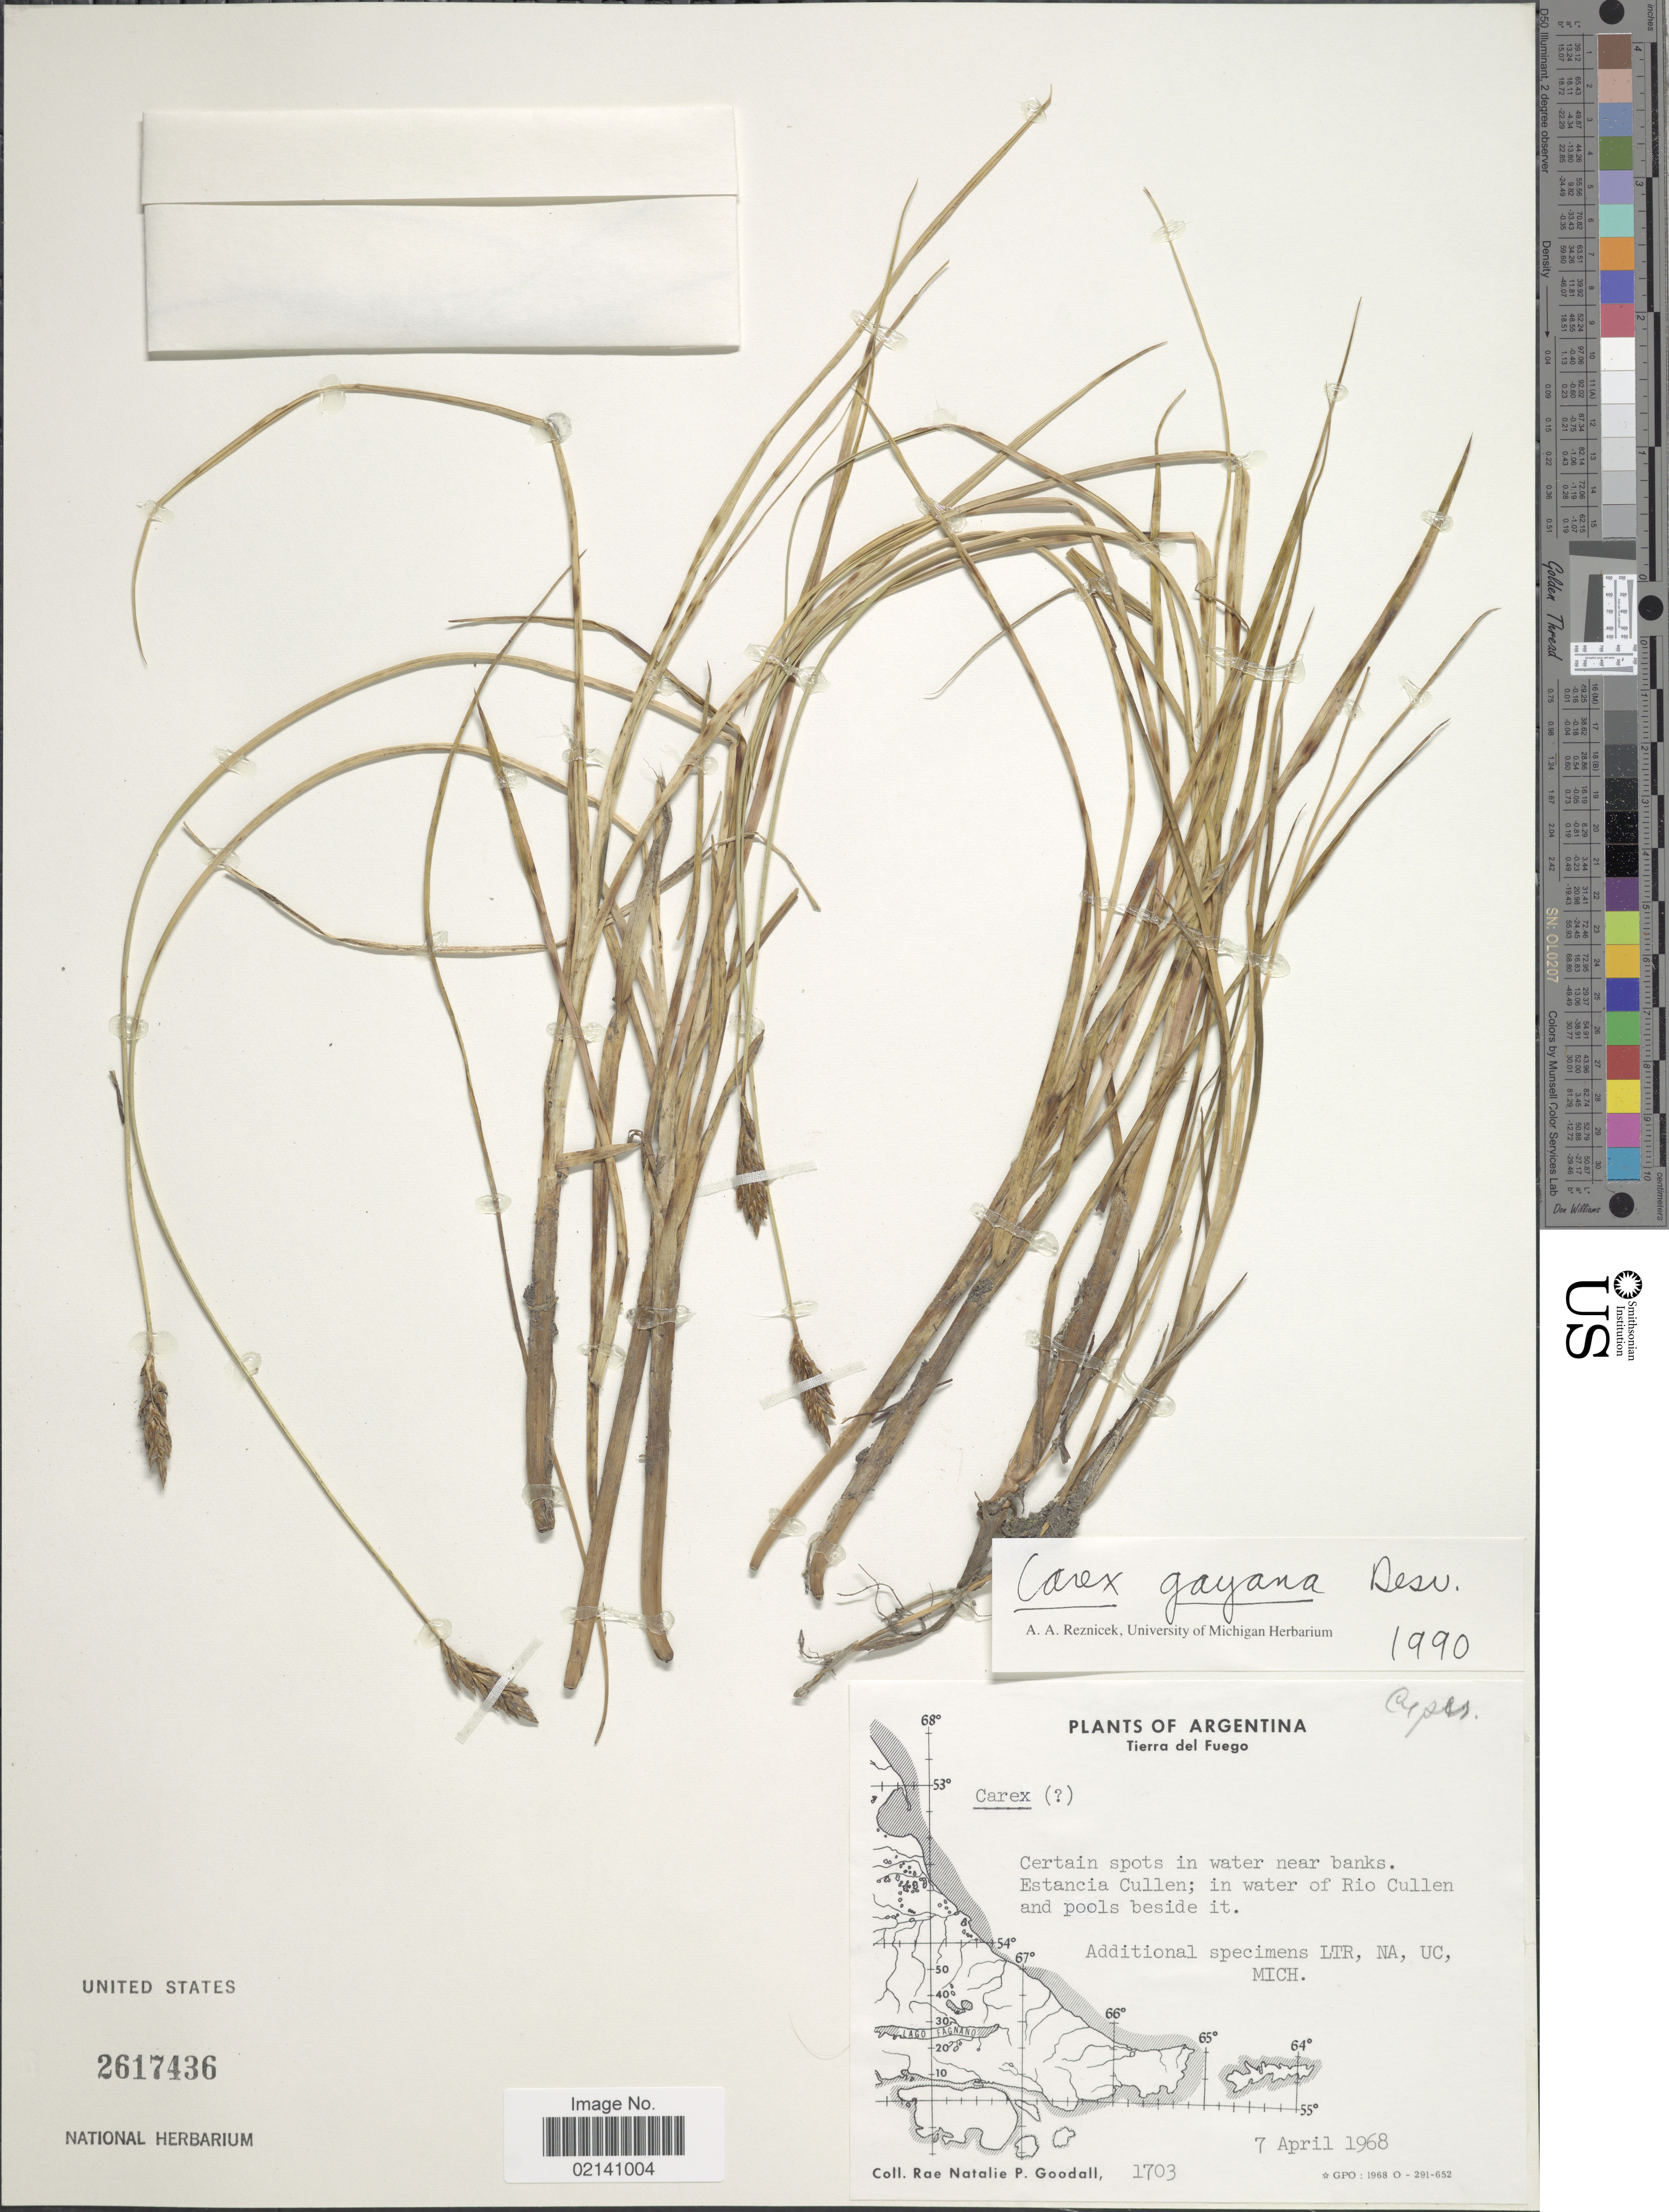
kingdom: Plantae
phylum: Tracheophyta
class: Liliopsida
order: Poales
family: Cyperaceae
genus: Carex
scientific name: Carex gayana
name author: Desv.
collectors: R. Goodall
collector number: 1703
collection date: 1968-04-07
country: Argentina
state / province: Tierra del Fuego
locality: Tierra del Fuego, Certain spots in water near banks, Estancia Cullen, in water of Rio Cullen and pools beside it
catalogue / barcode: US 2617436